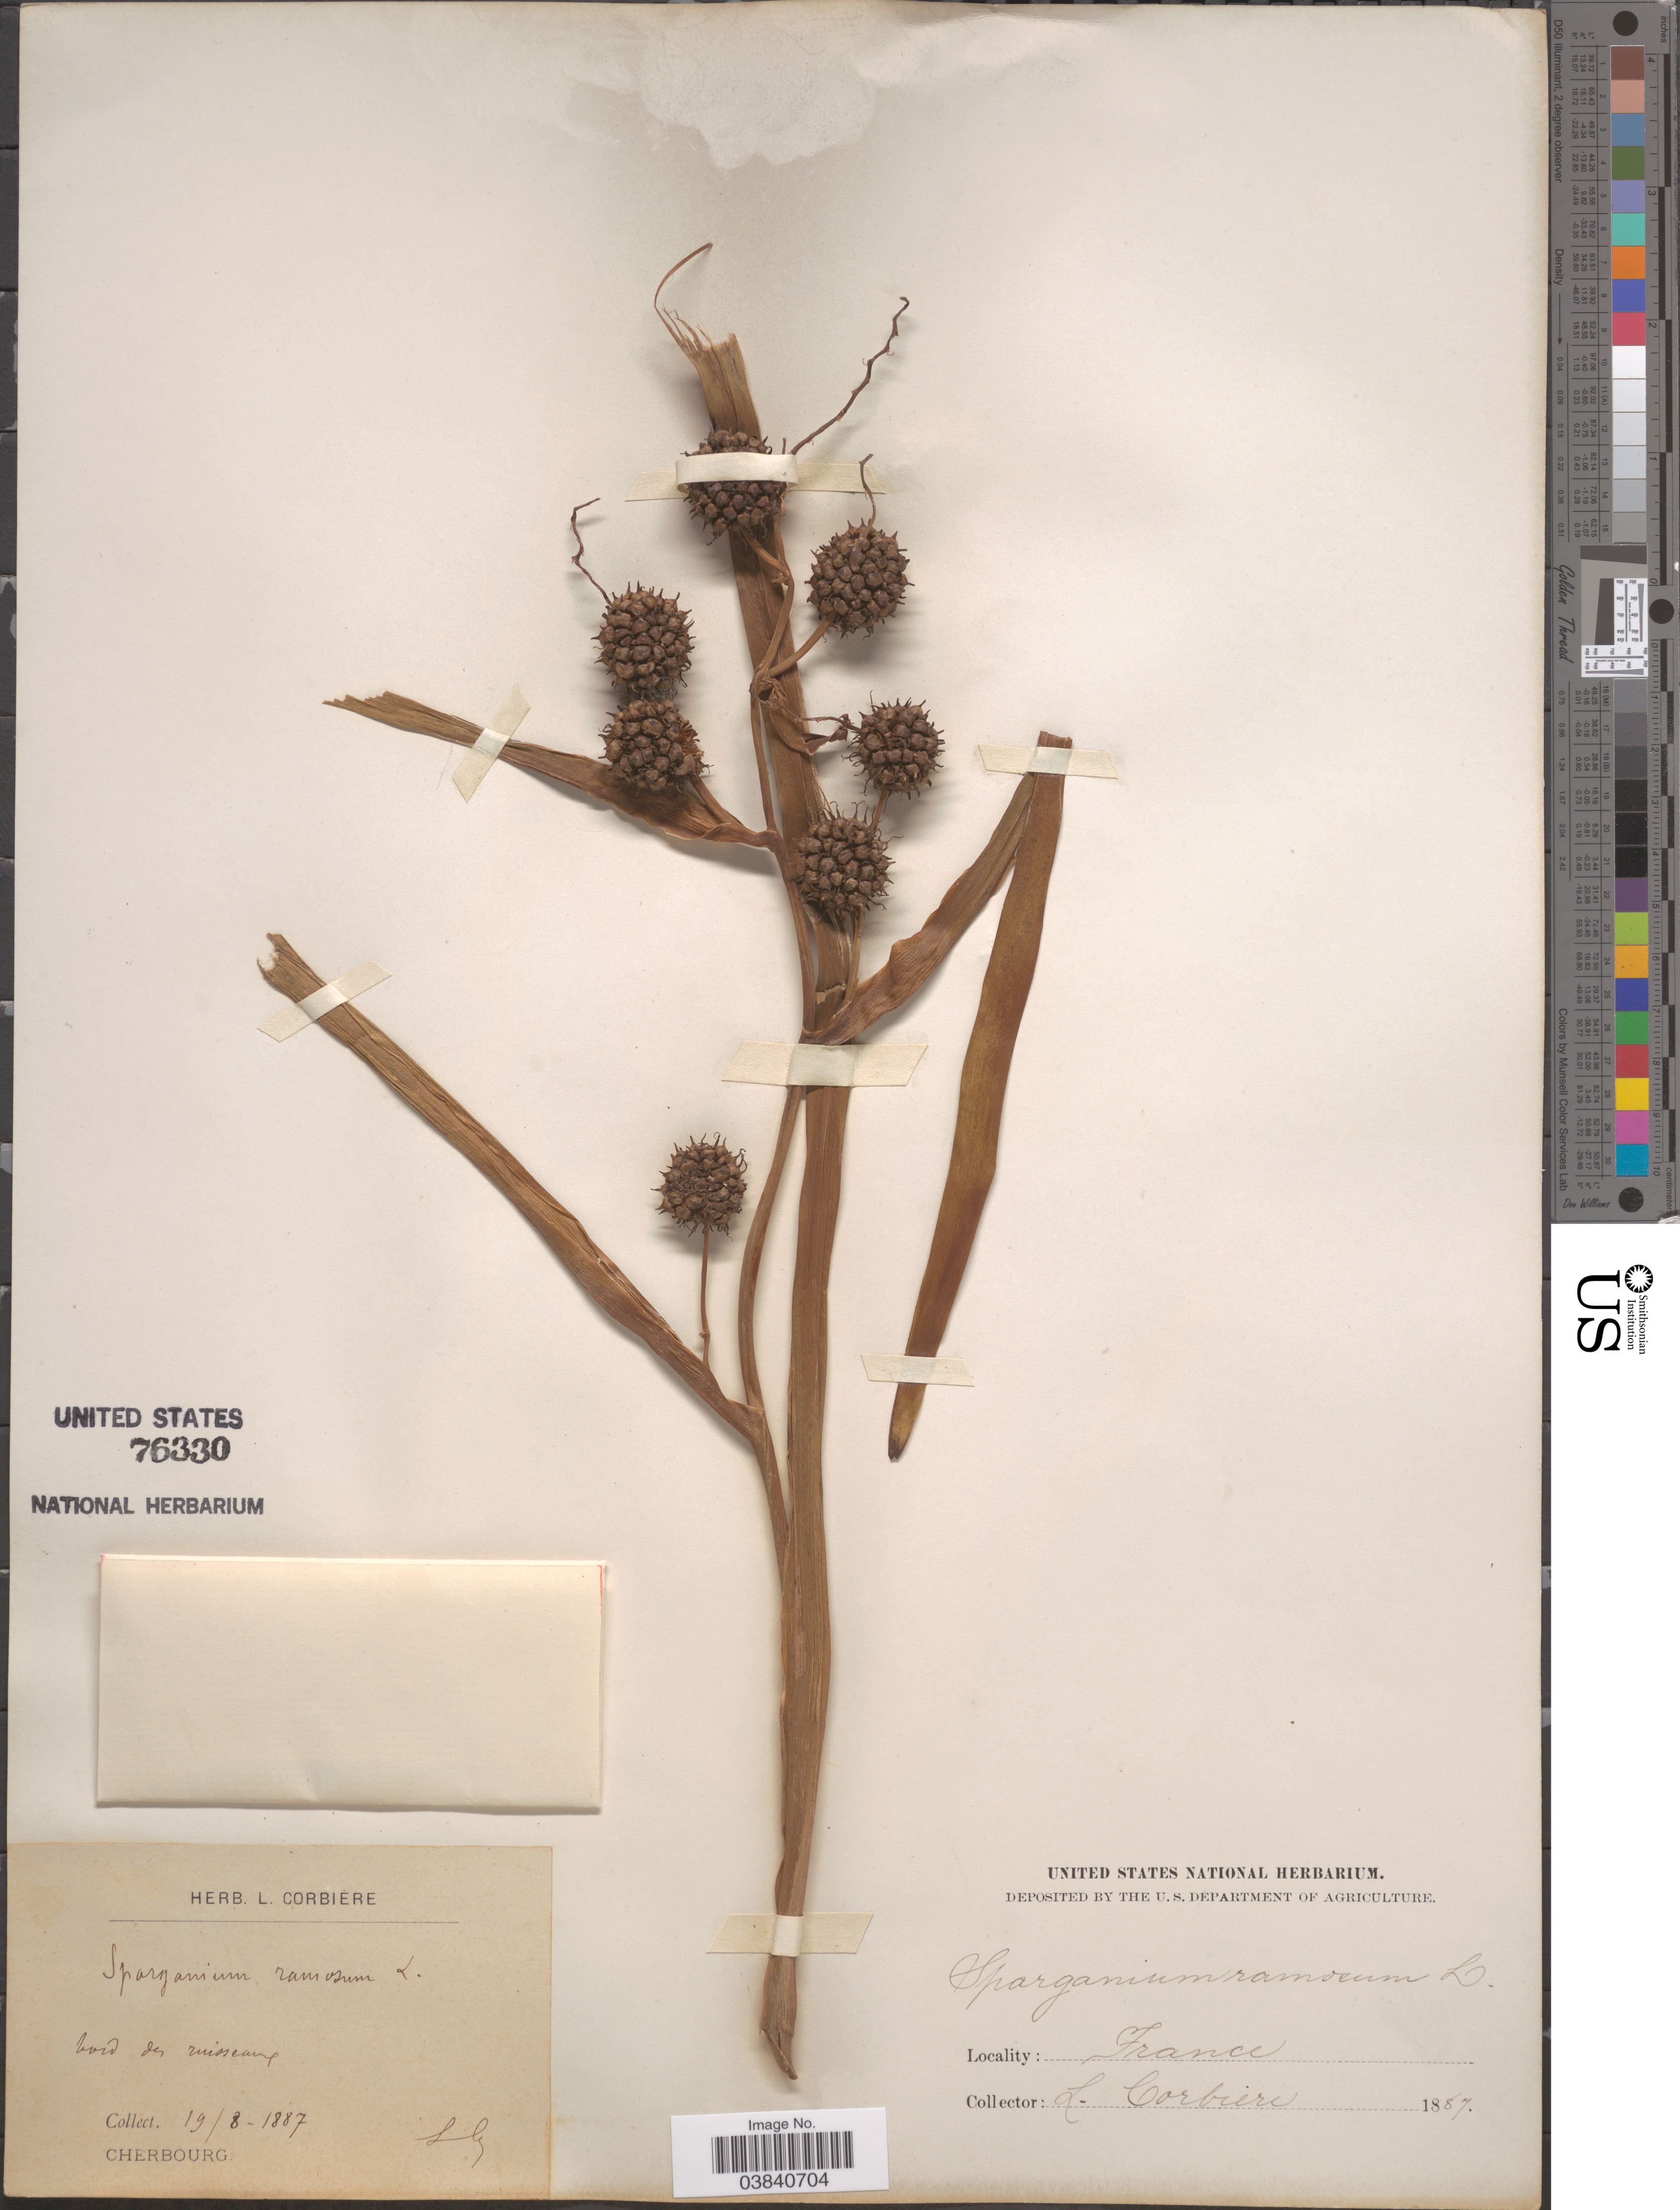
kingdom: Plantae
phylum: Tracheophyta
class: Liliopsida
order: Poales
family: Typhaceae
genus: Sparganium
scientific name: Sparganium ramosum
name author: Huds.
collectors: L. Corbière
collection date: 1887-08-19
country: France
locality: Bord des ruisseaux. Cherbourg.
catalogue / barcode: US 76330